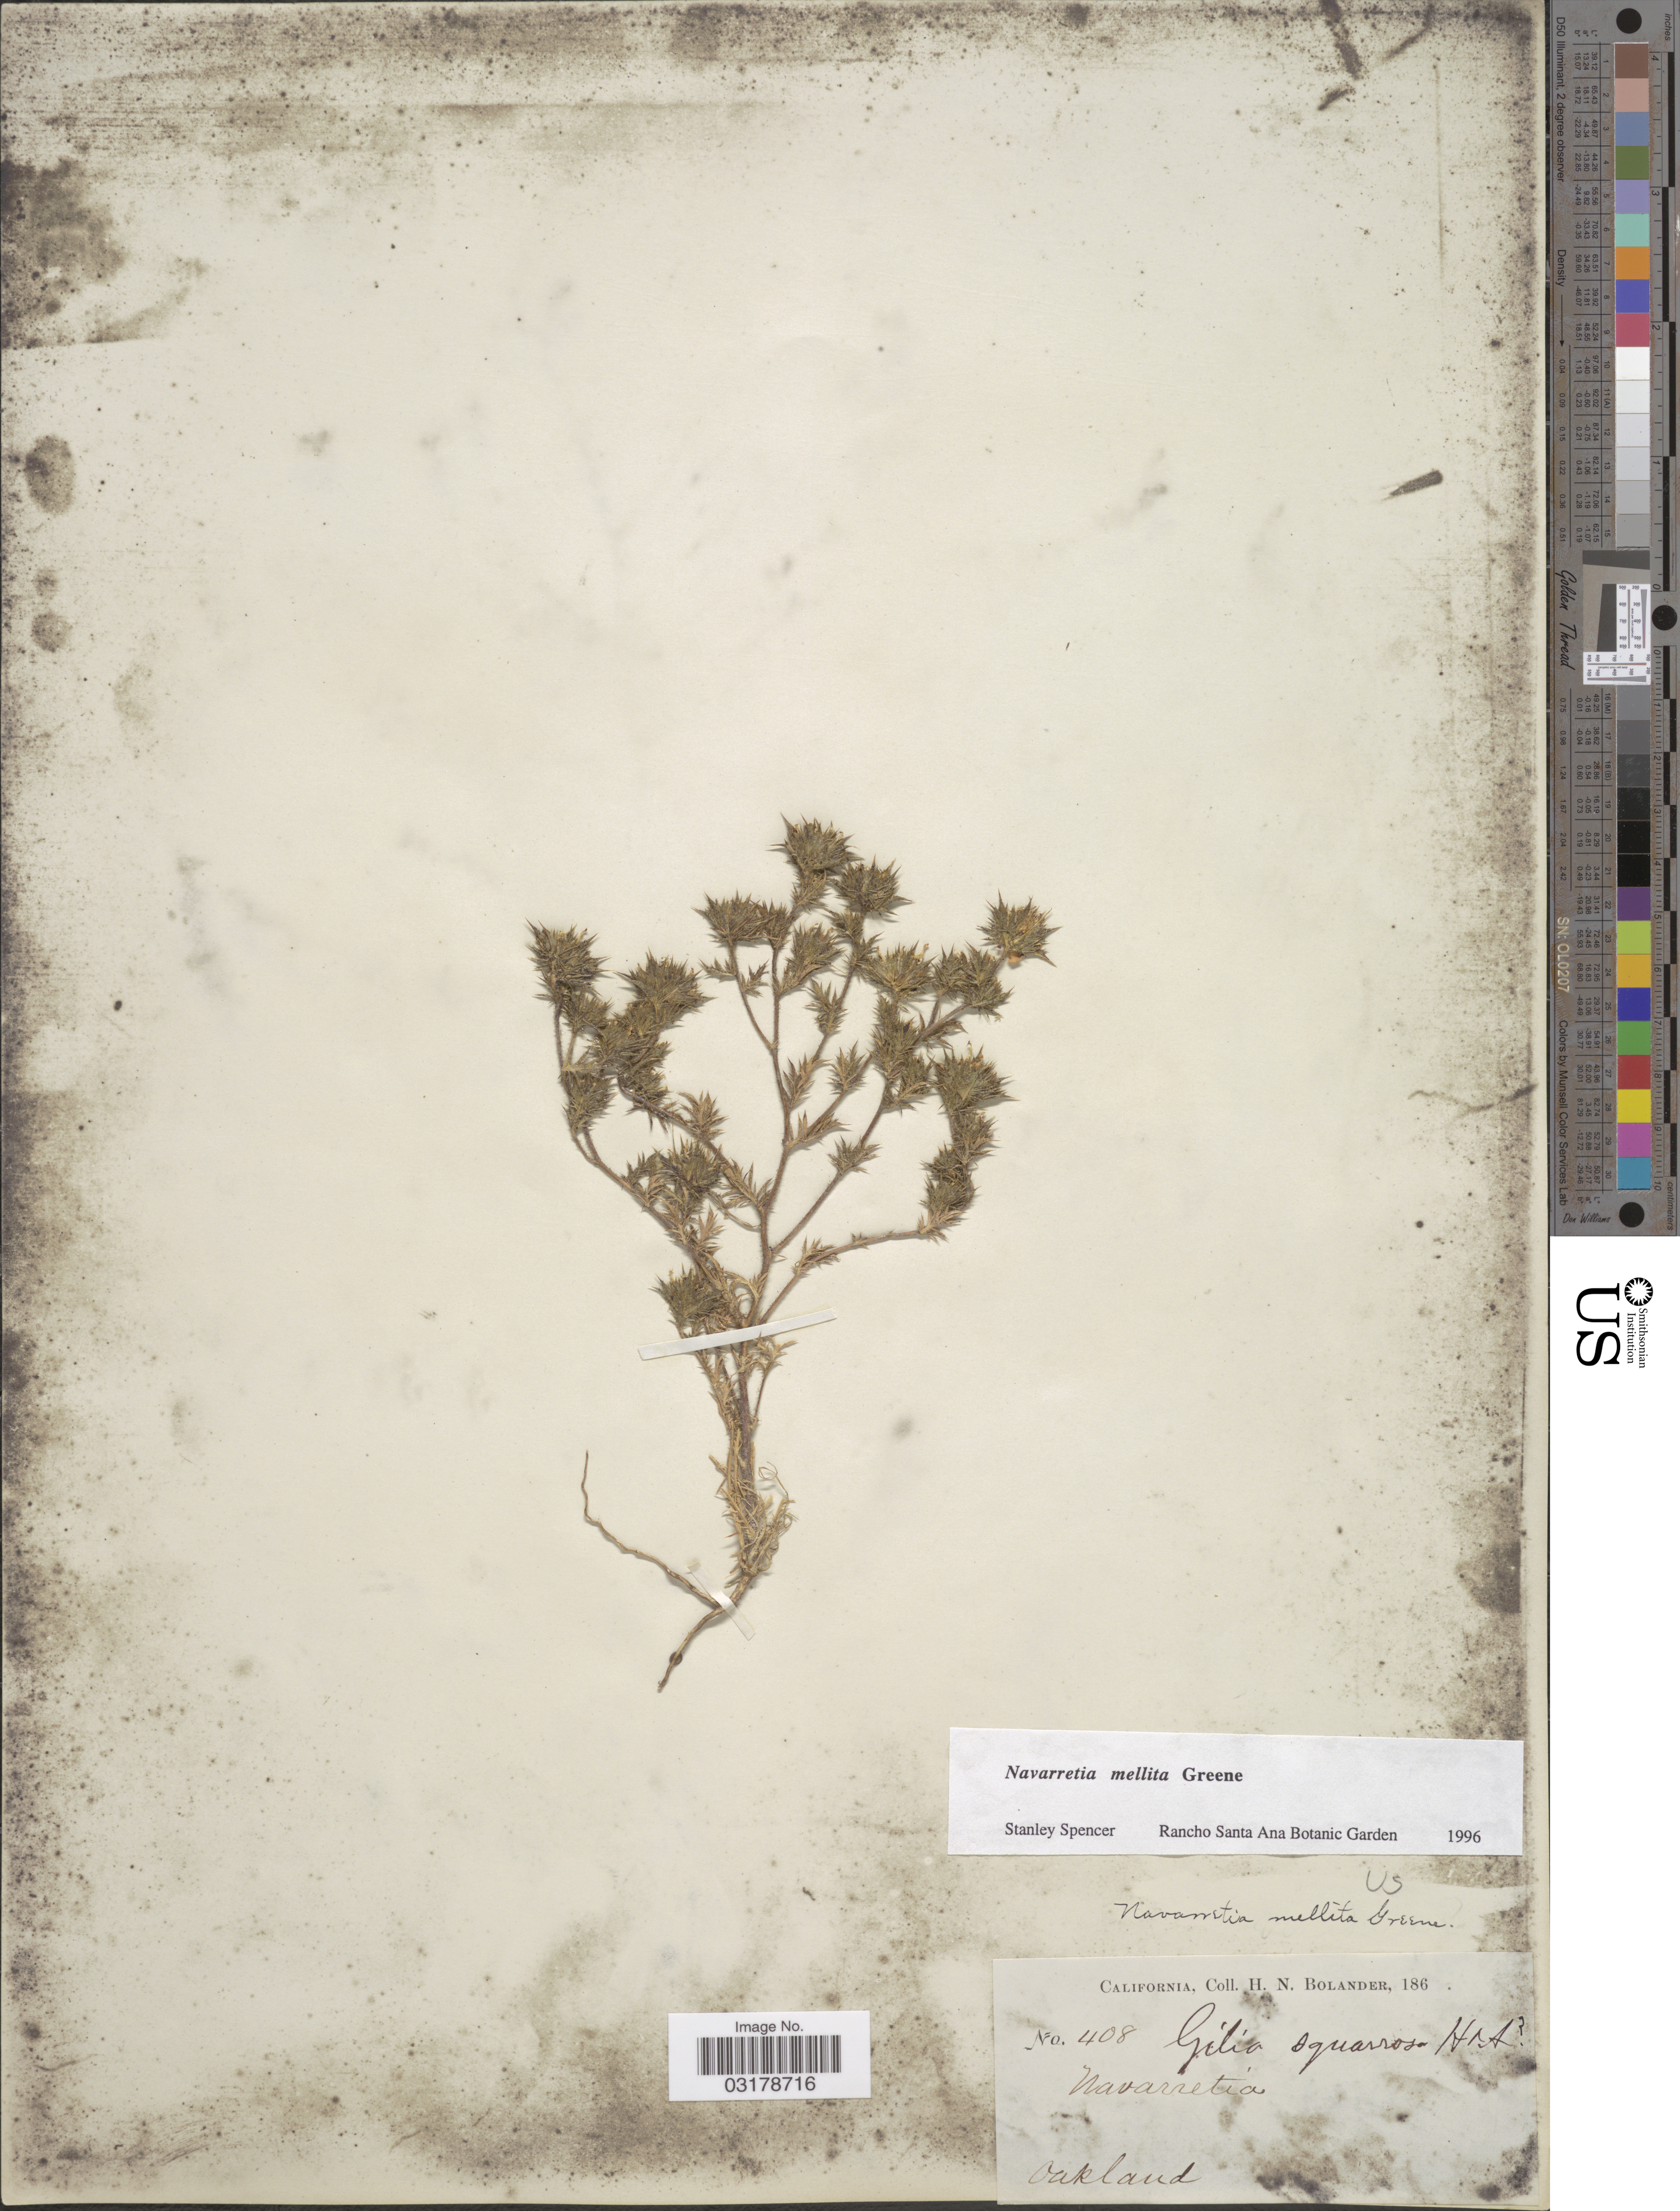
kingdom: Plantae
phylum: Tracheophyta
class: Magnoliopsida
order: Ericales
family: Polemoniaceae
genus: Navarretia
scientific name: Navarretia mellita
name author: Greene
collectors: H. Bolander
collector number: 408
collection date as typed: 186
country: United States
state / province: California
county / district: Alameda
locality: Oakland.